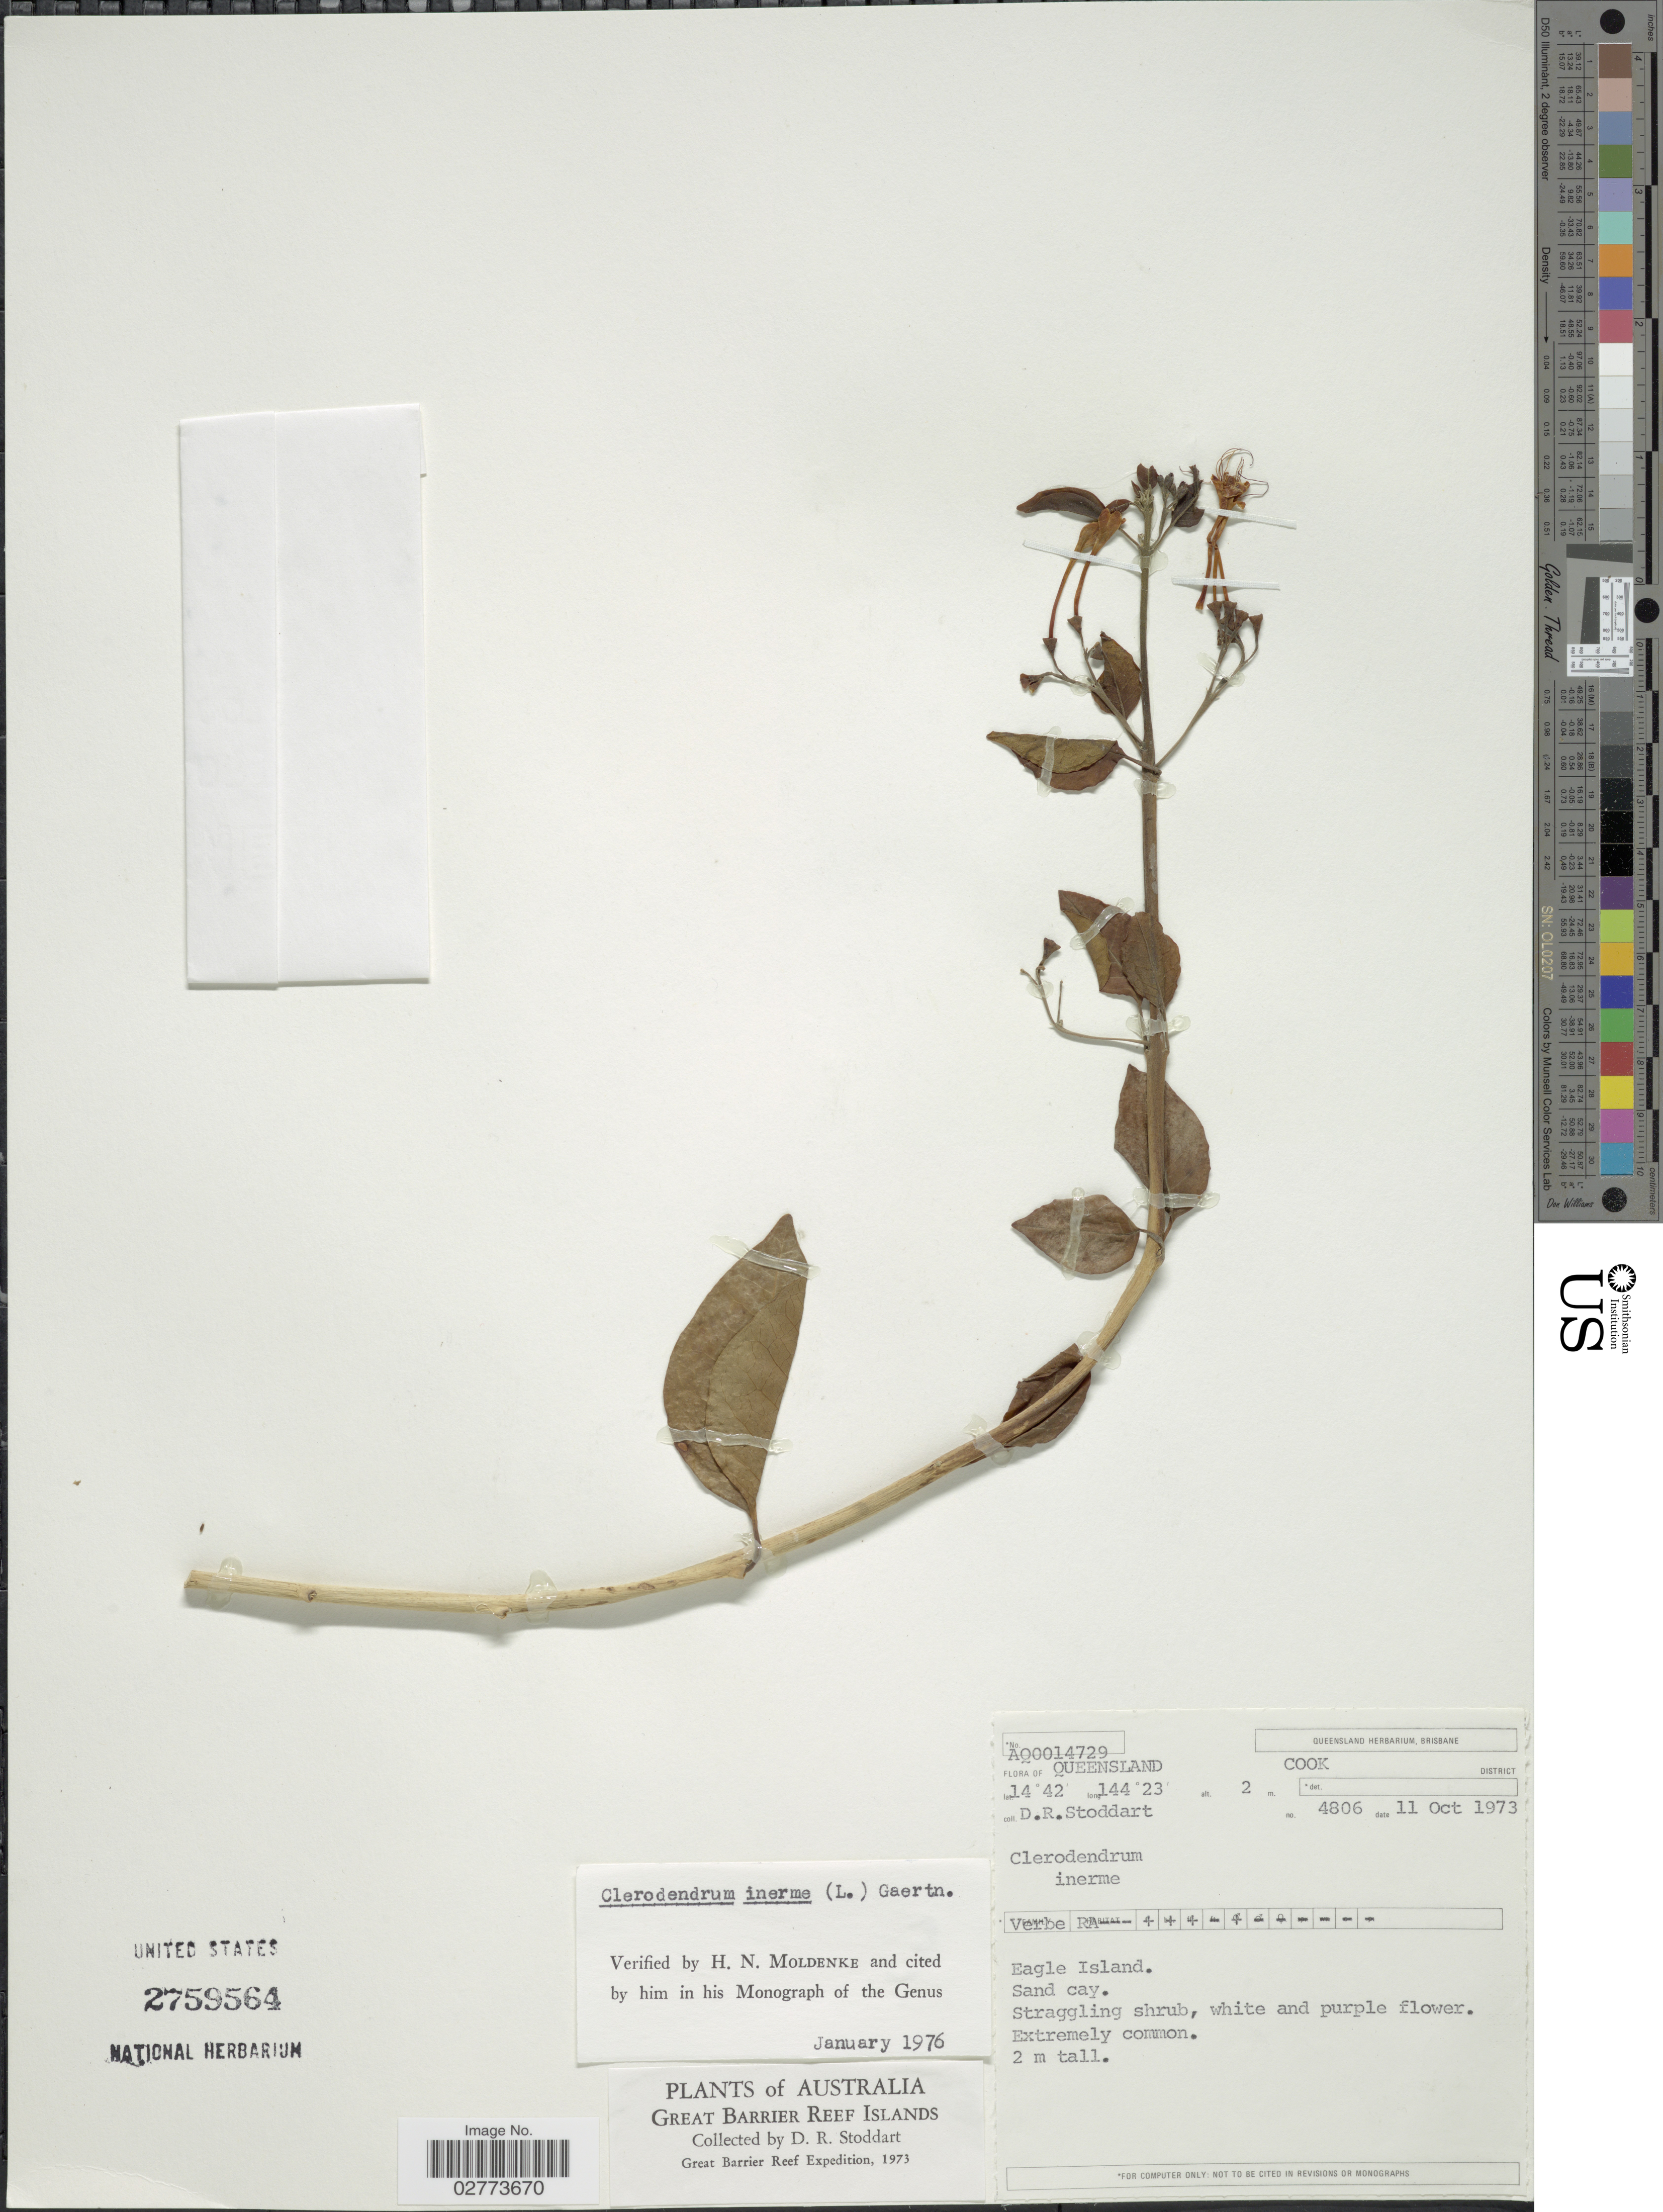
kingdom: Plantae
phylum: Tracheophyta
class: Magnoliopsida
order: Lamiales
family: Lamiaceae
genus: Clerodendrum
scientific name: Clerodendrum inerme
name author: (L.) Gaertn.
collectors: D. R. Stoddart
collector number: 4806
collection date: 1973-10-11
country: Australia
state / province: Queensland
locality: Cook District, Eagle Island, Great Barrier Reef Islands.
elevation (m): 2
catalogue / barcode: US 2759564